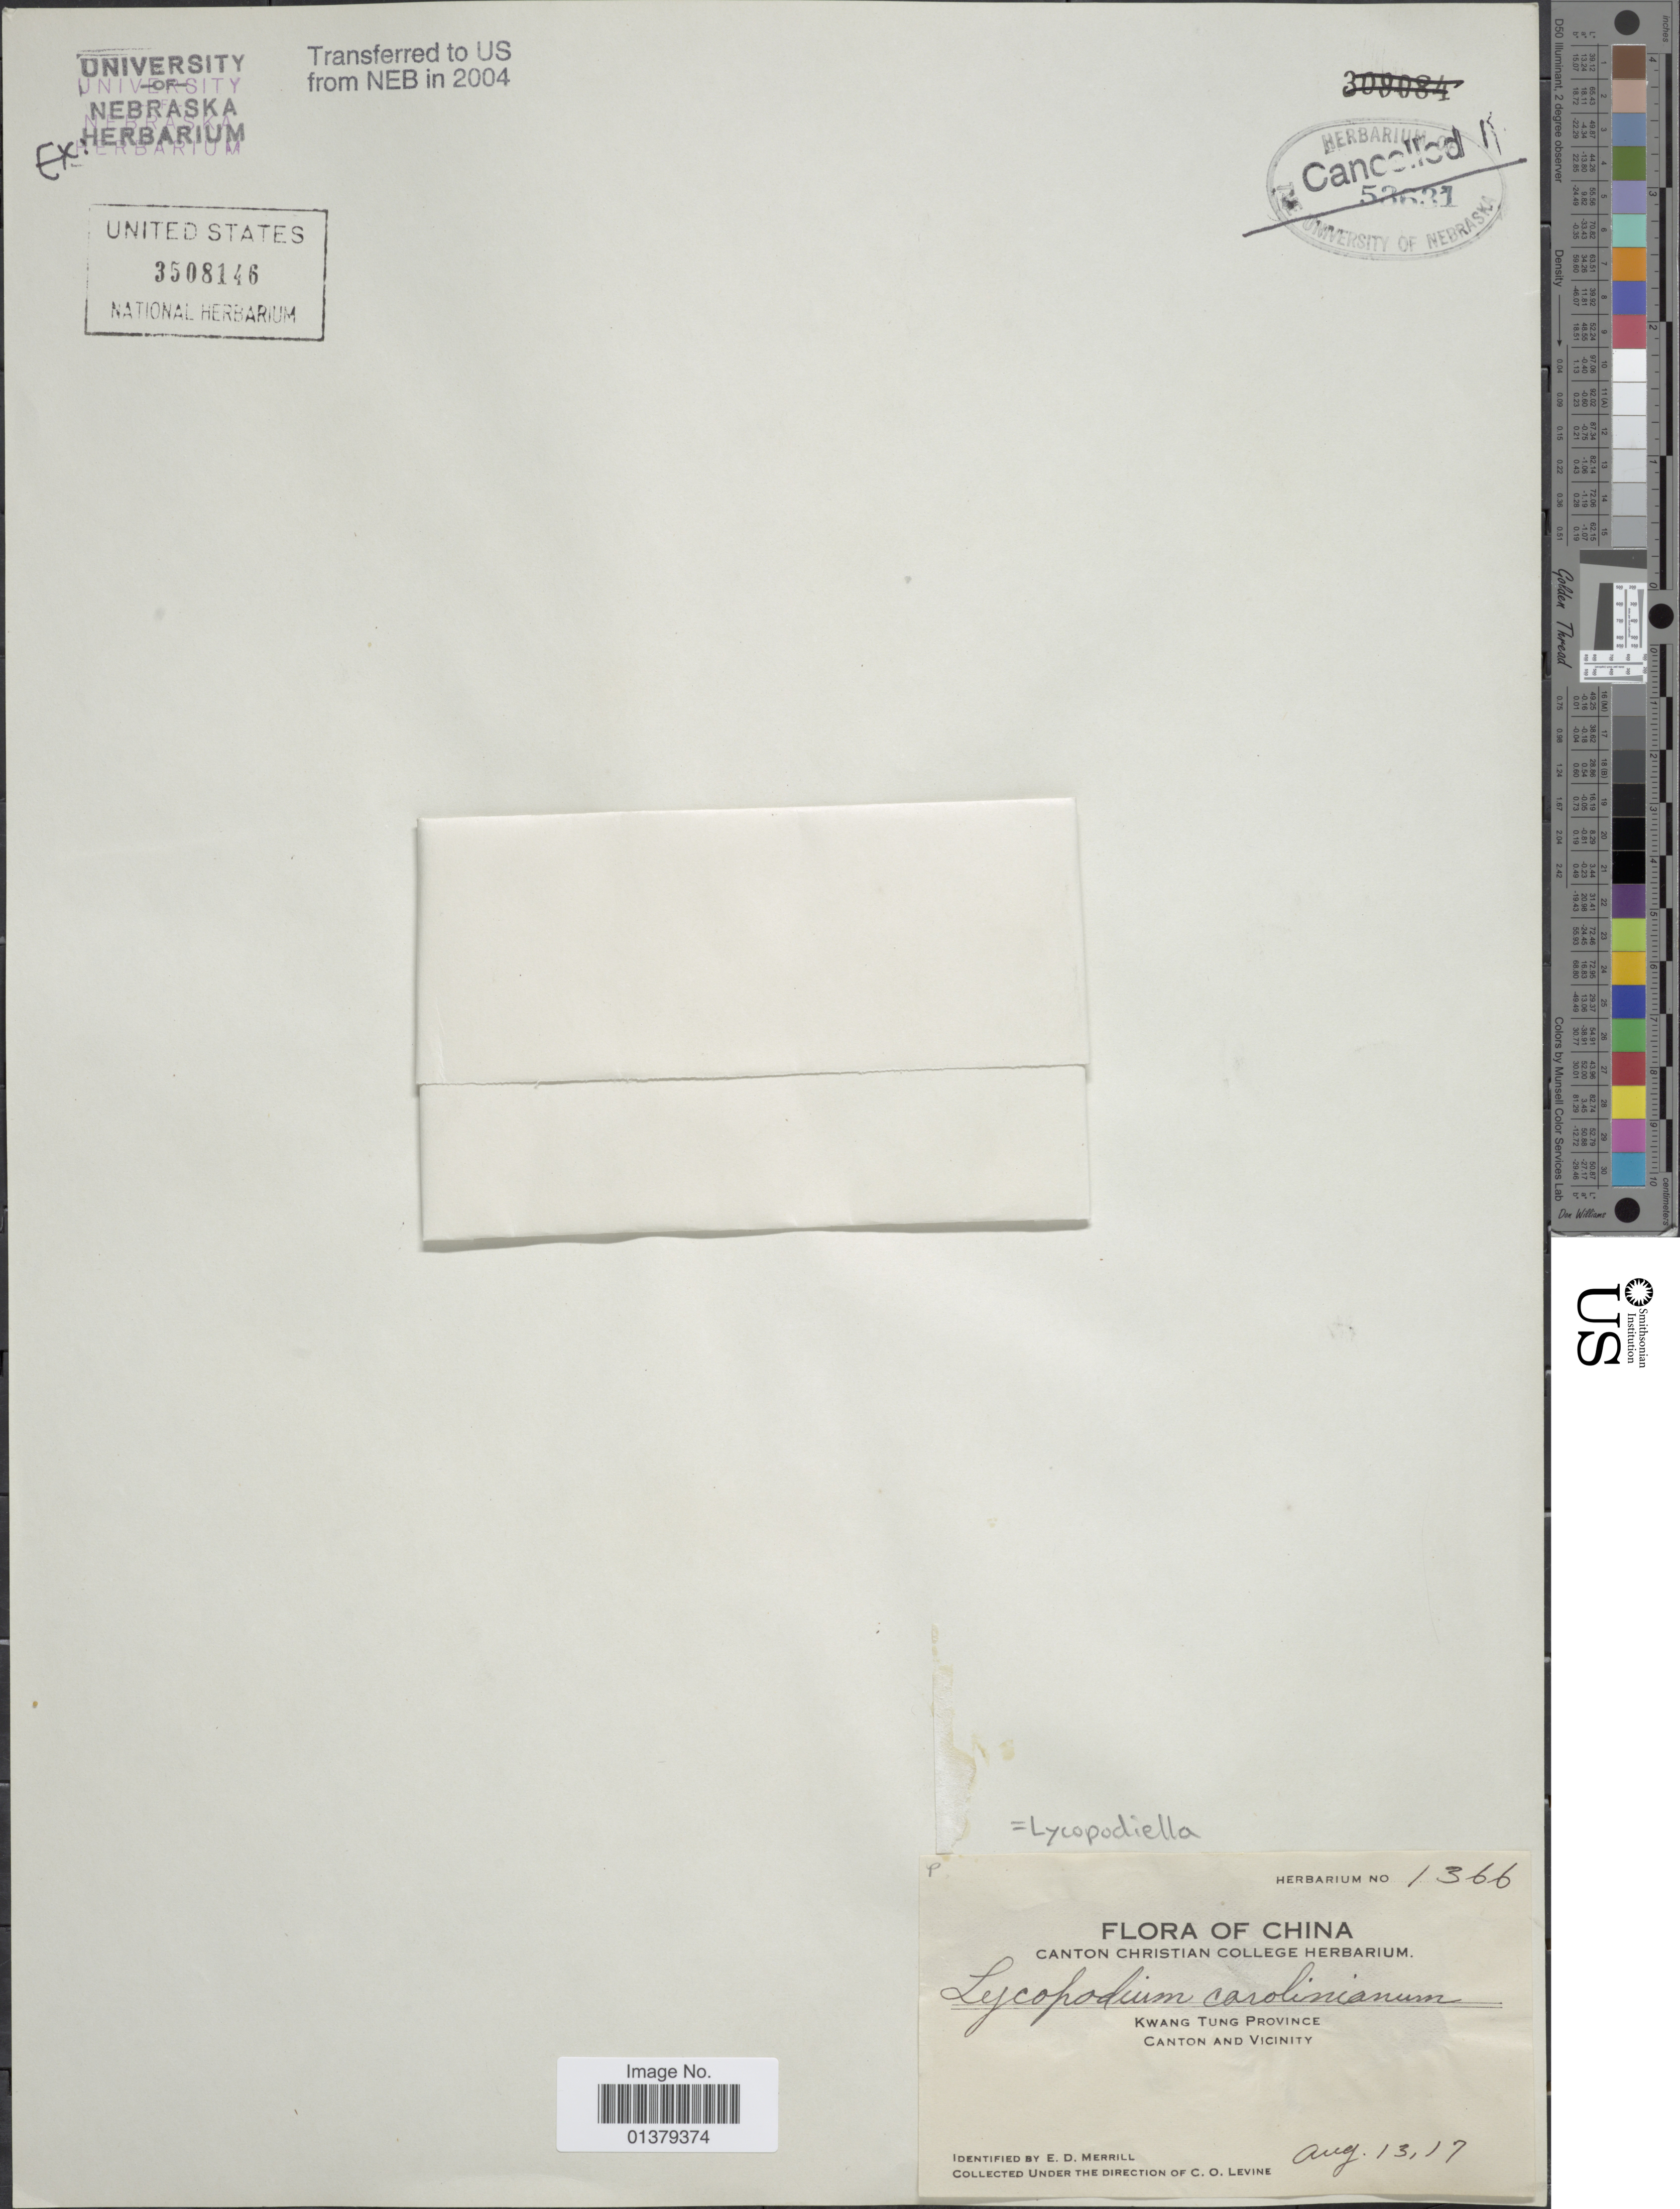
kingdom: Plantae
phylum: Tracheophyta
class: Lycopodiopsida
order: Lycopodiales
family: Lycopodiaceae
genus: Pseudolycopodiella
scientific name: Pseudolycopodiella caroliniana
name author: (L.) Holub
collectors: C. O. Levine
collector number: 1366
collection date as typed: Transcribed d/m/y: 13/8/17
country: China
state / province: Guangdong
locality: Kwang Tung Proivnce Canton and Vicinity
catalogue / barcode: US 3508146